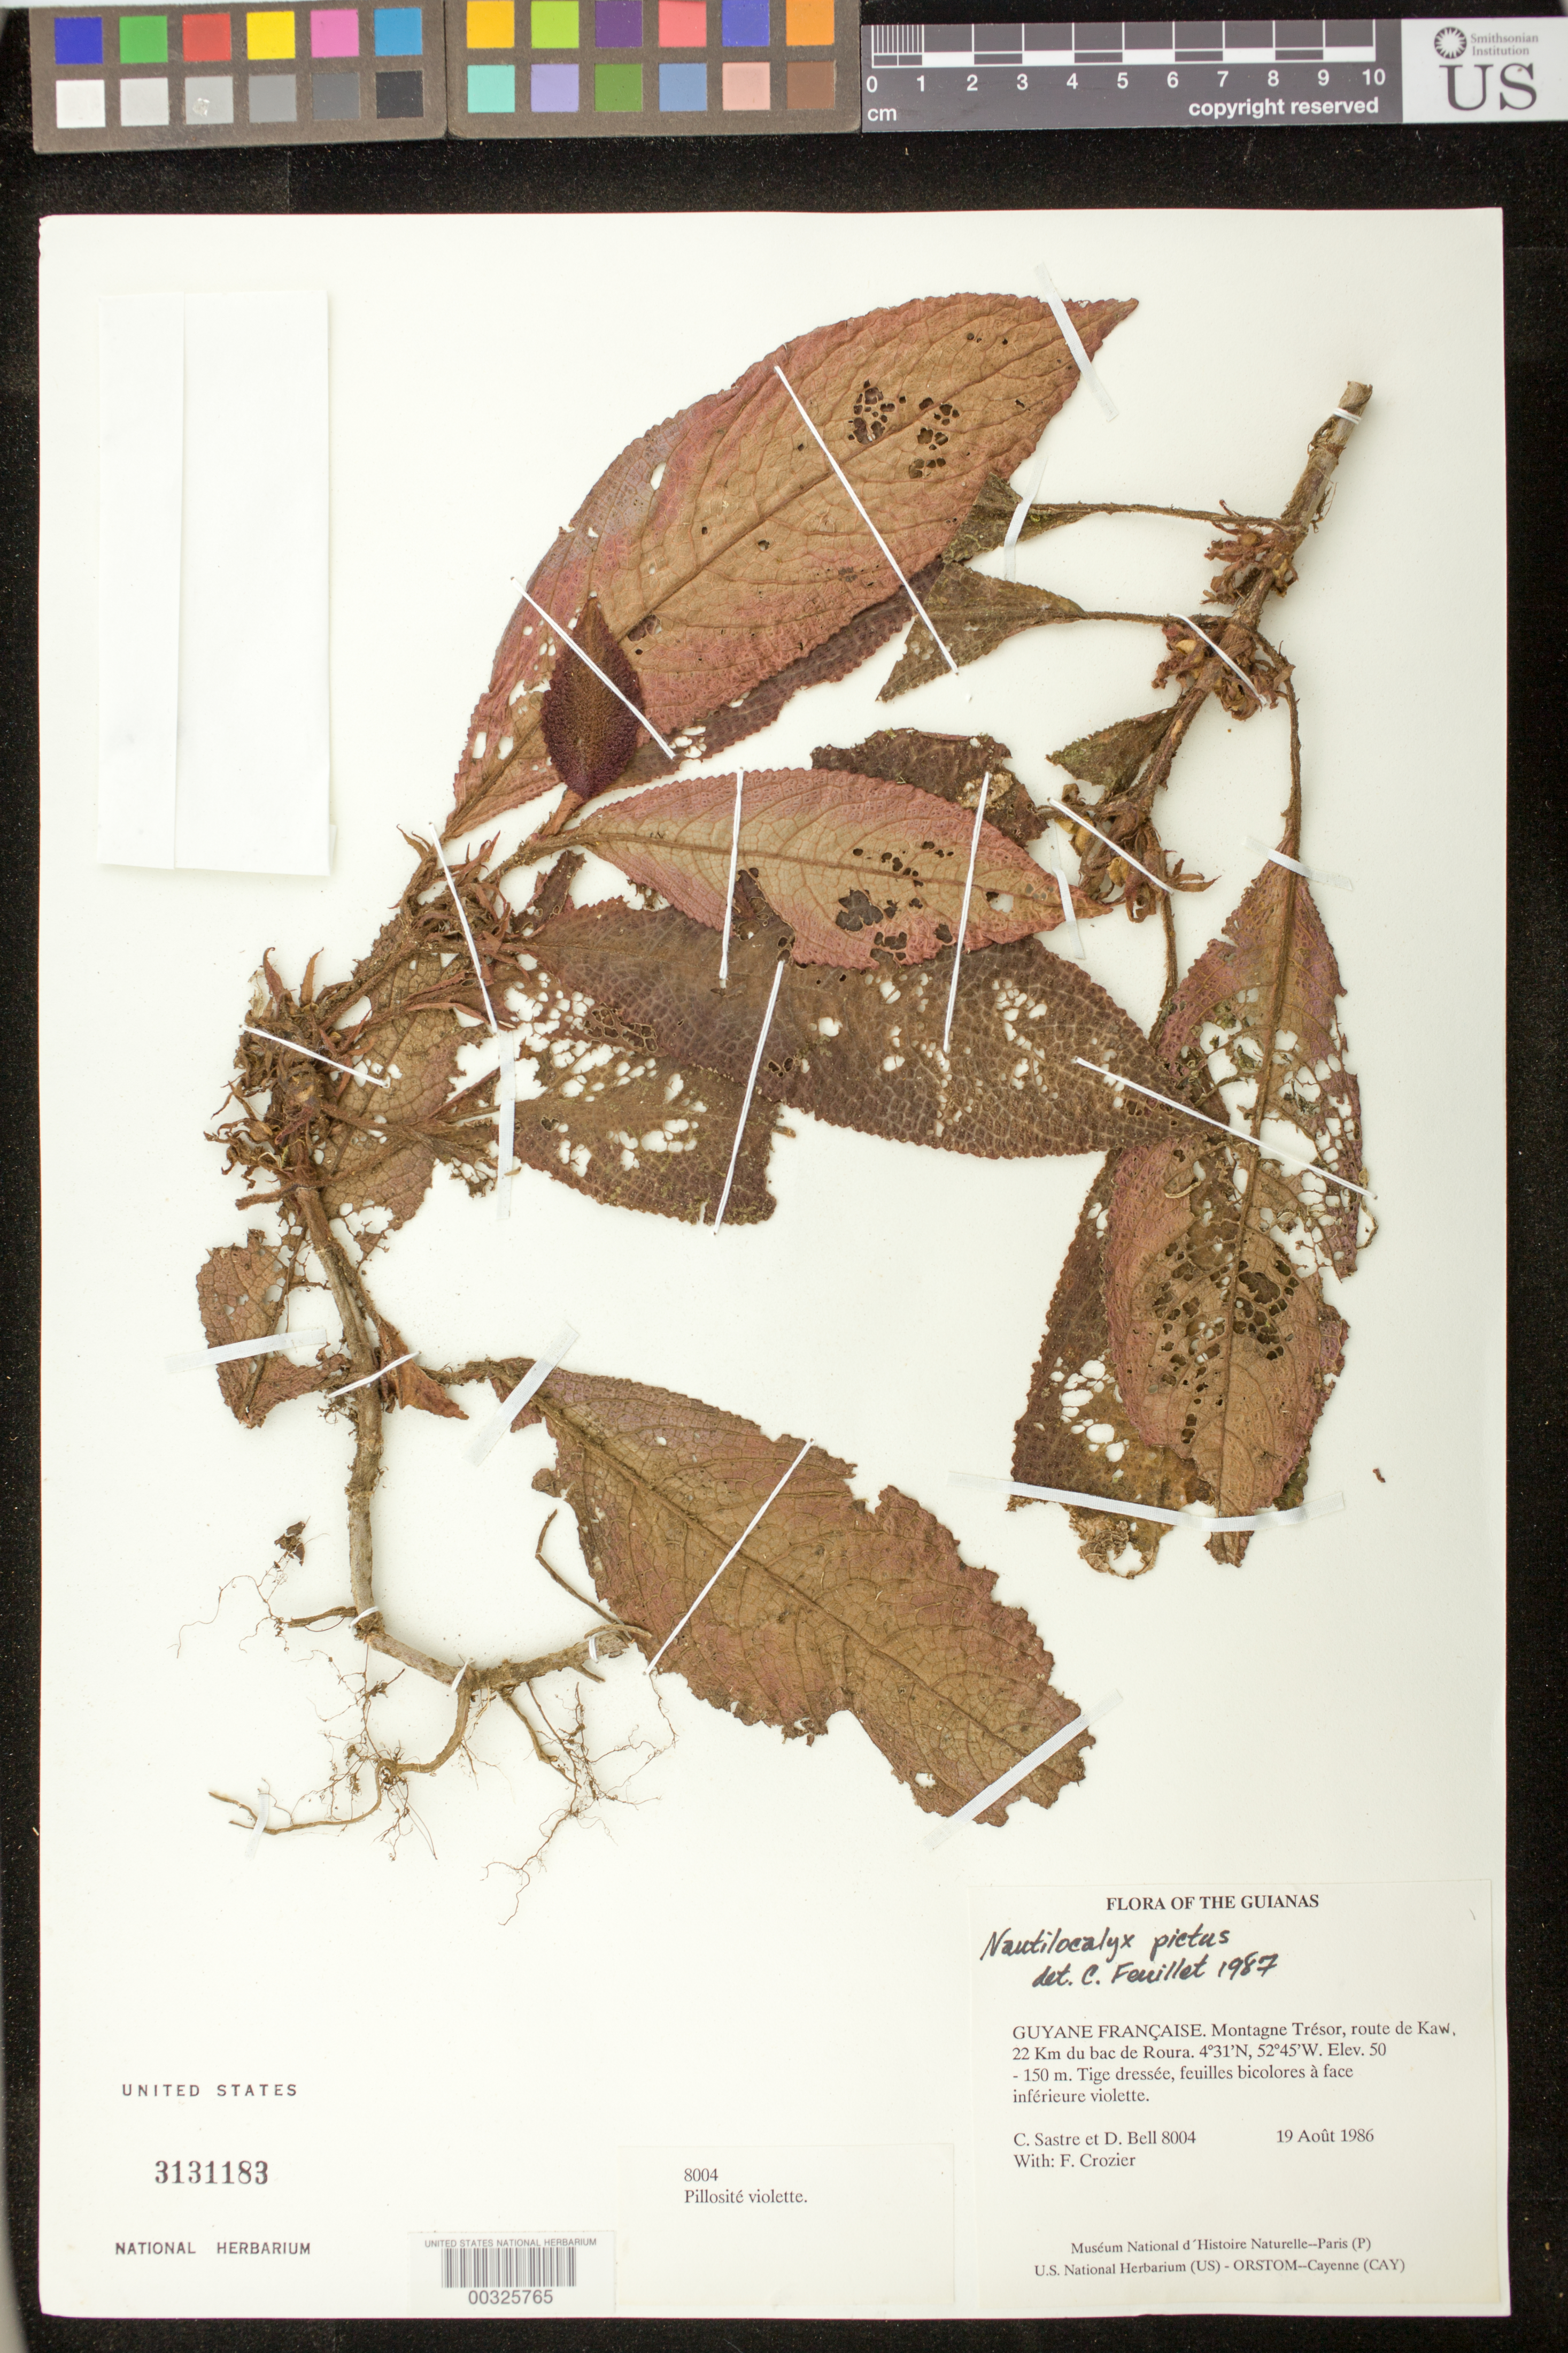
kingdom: Plantae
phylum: Tracheophyta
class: Magnoliopsida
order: Lamiales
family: Gesneriaceae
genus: Nautilocalyx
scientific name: Nautilocalyx pictus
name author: (Hook.) Sprague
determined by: Skog, Laurence E.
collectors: C. H. L. Sastre, D. A. Bell & F. Crozier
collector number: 8004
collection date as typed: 19 Aug 1986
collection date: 1986-08-19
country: French Guiana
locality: Montagne Trésor, route de Kaw, 22 km du bac de Roura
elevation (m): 50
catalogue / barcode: US 3131183